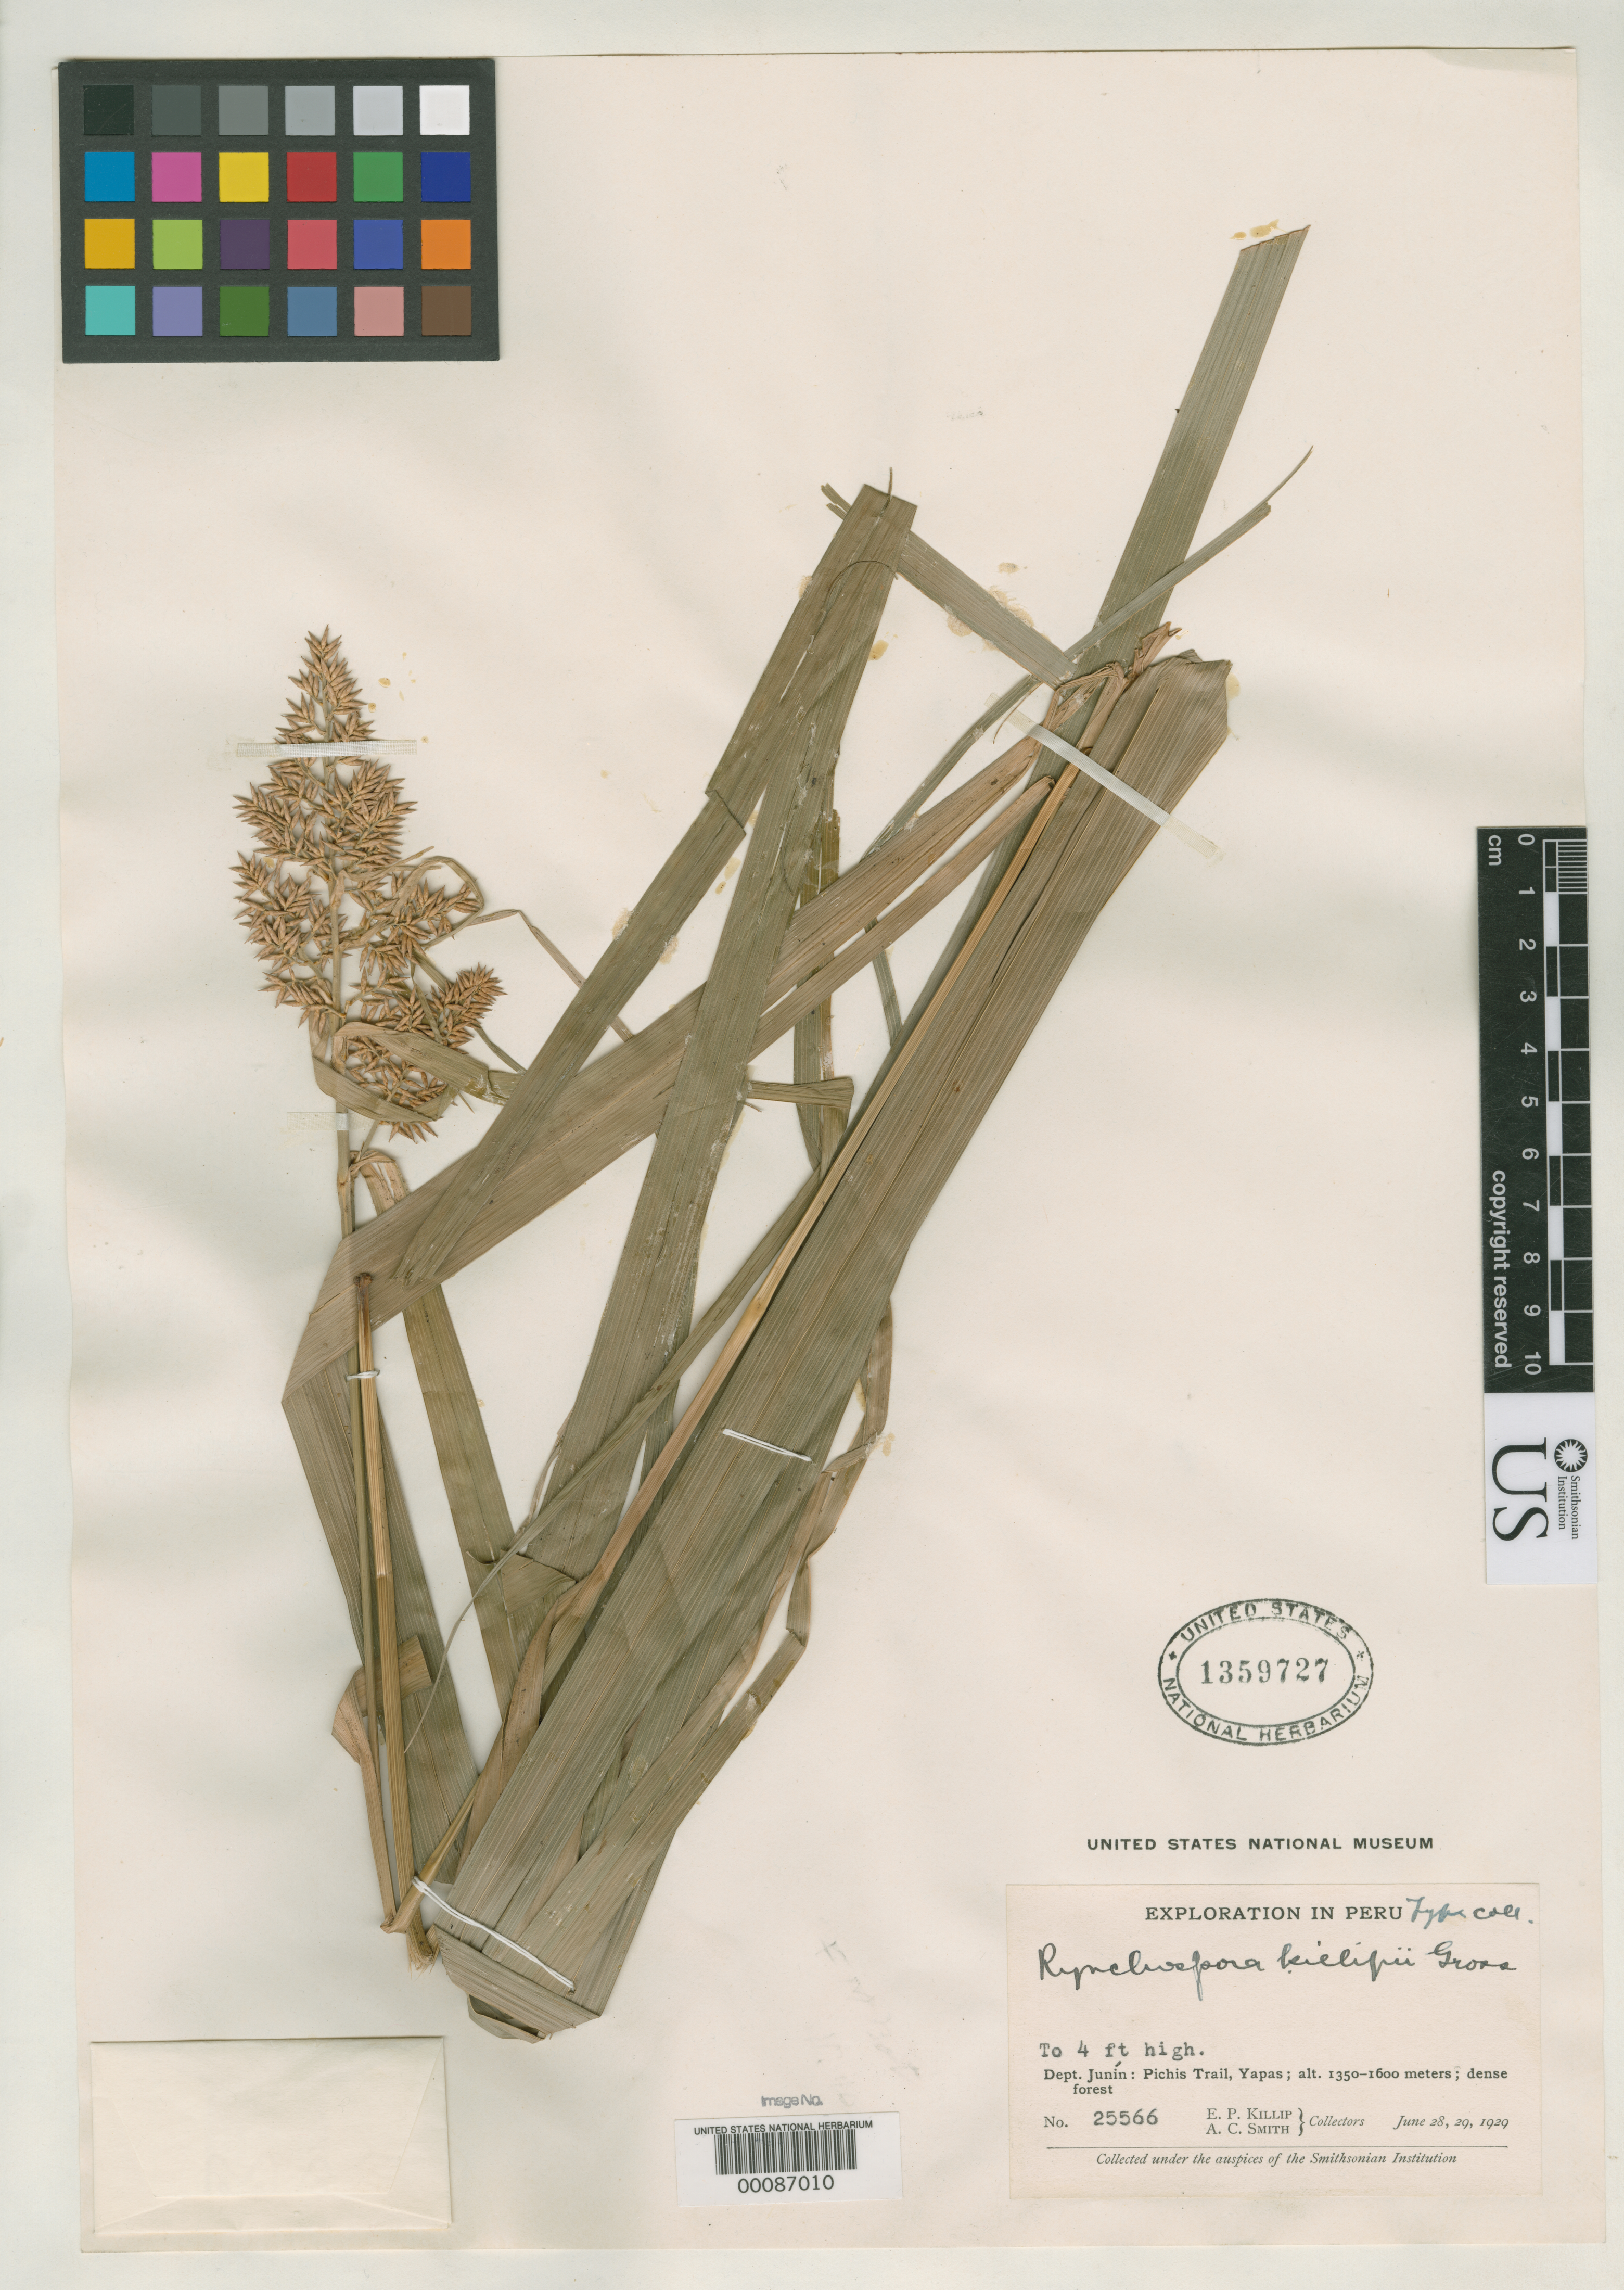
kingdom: Plantae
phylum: Tracheophyta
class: Liliopsida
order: Poales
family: Cyperaceae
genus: Rhynchospora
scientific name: Rhynchospora killipii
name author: R. Gross in J.F. Macbr.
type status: Isotype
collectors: E. P. Killip & A. C. Smith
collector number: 25566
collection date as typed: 28 Jun 1929 to 29 Jun 1929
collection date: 1929-06-28/1929-06-29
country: Peru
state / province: Junín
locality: Pichis trail, Yapas.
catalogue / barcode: US 1359727